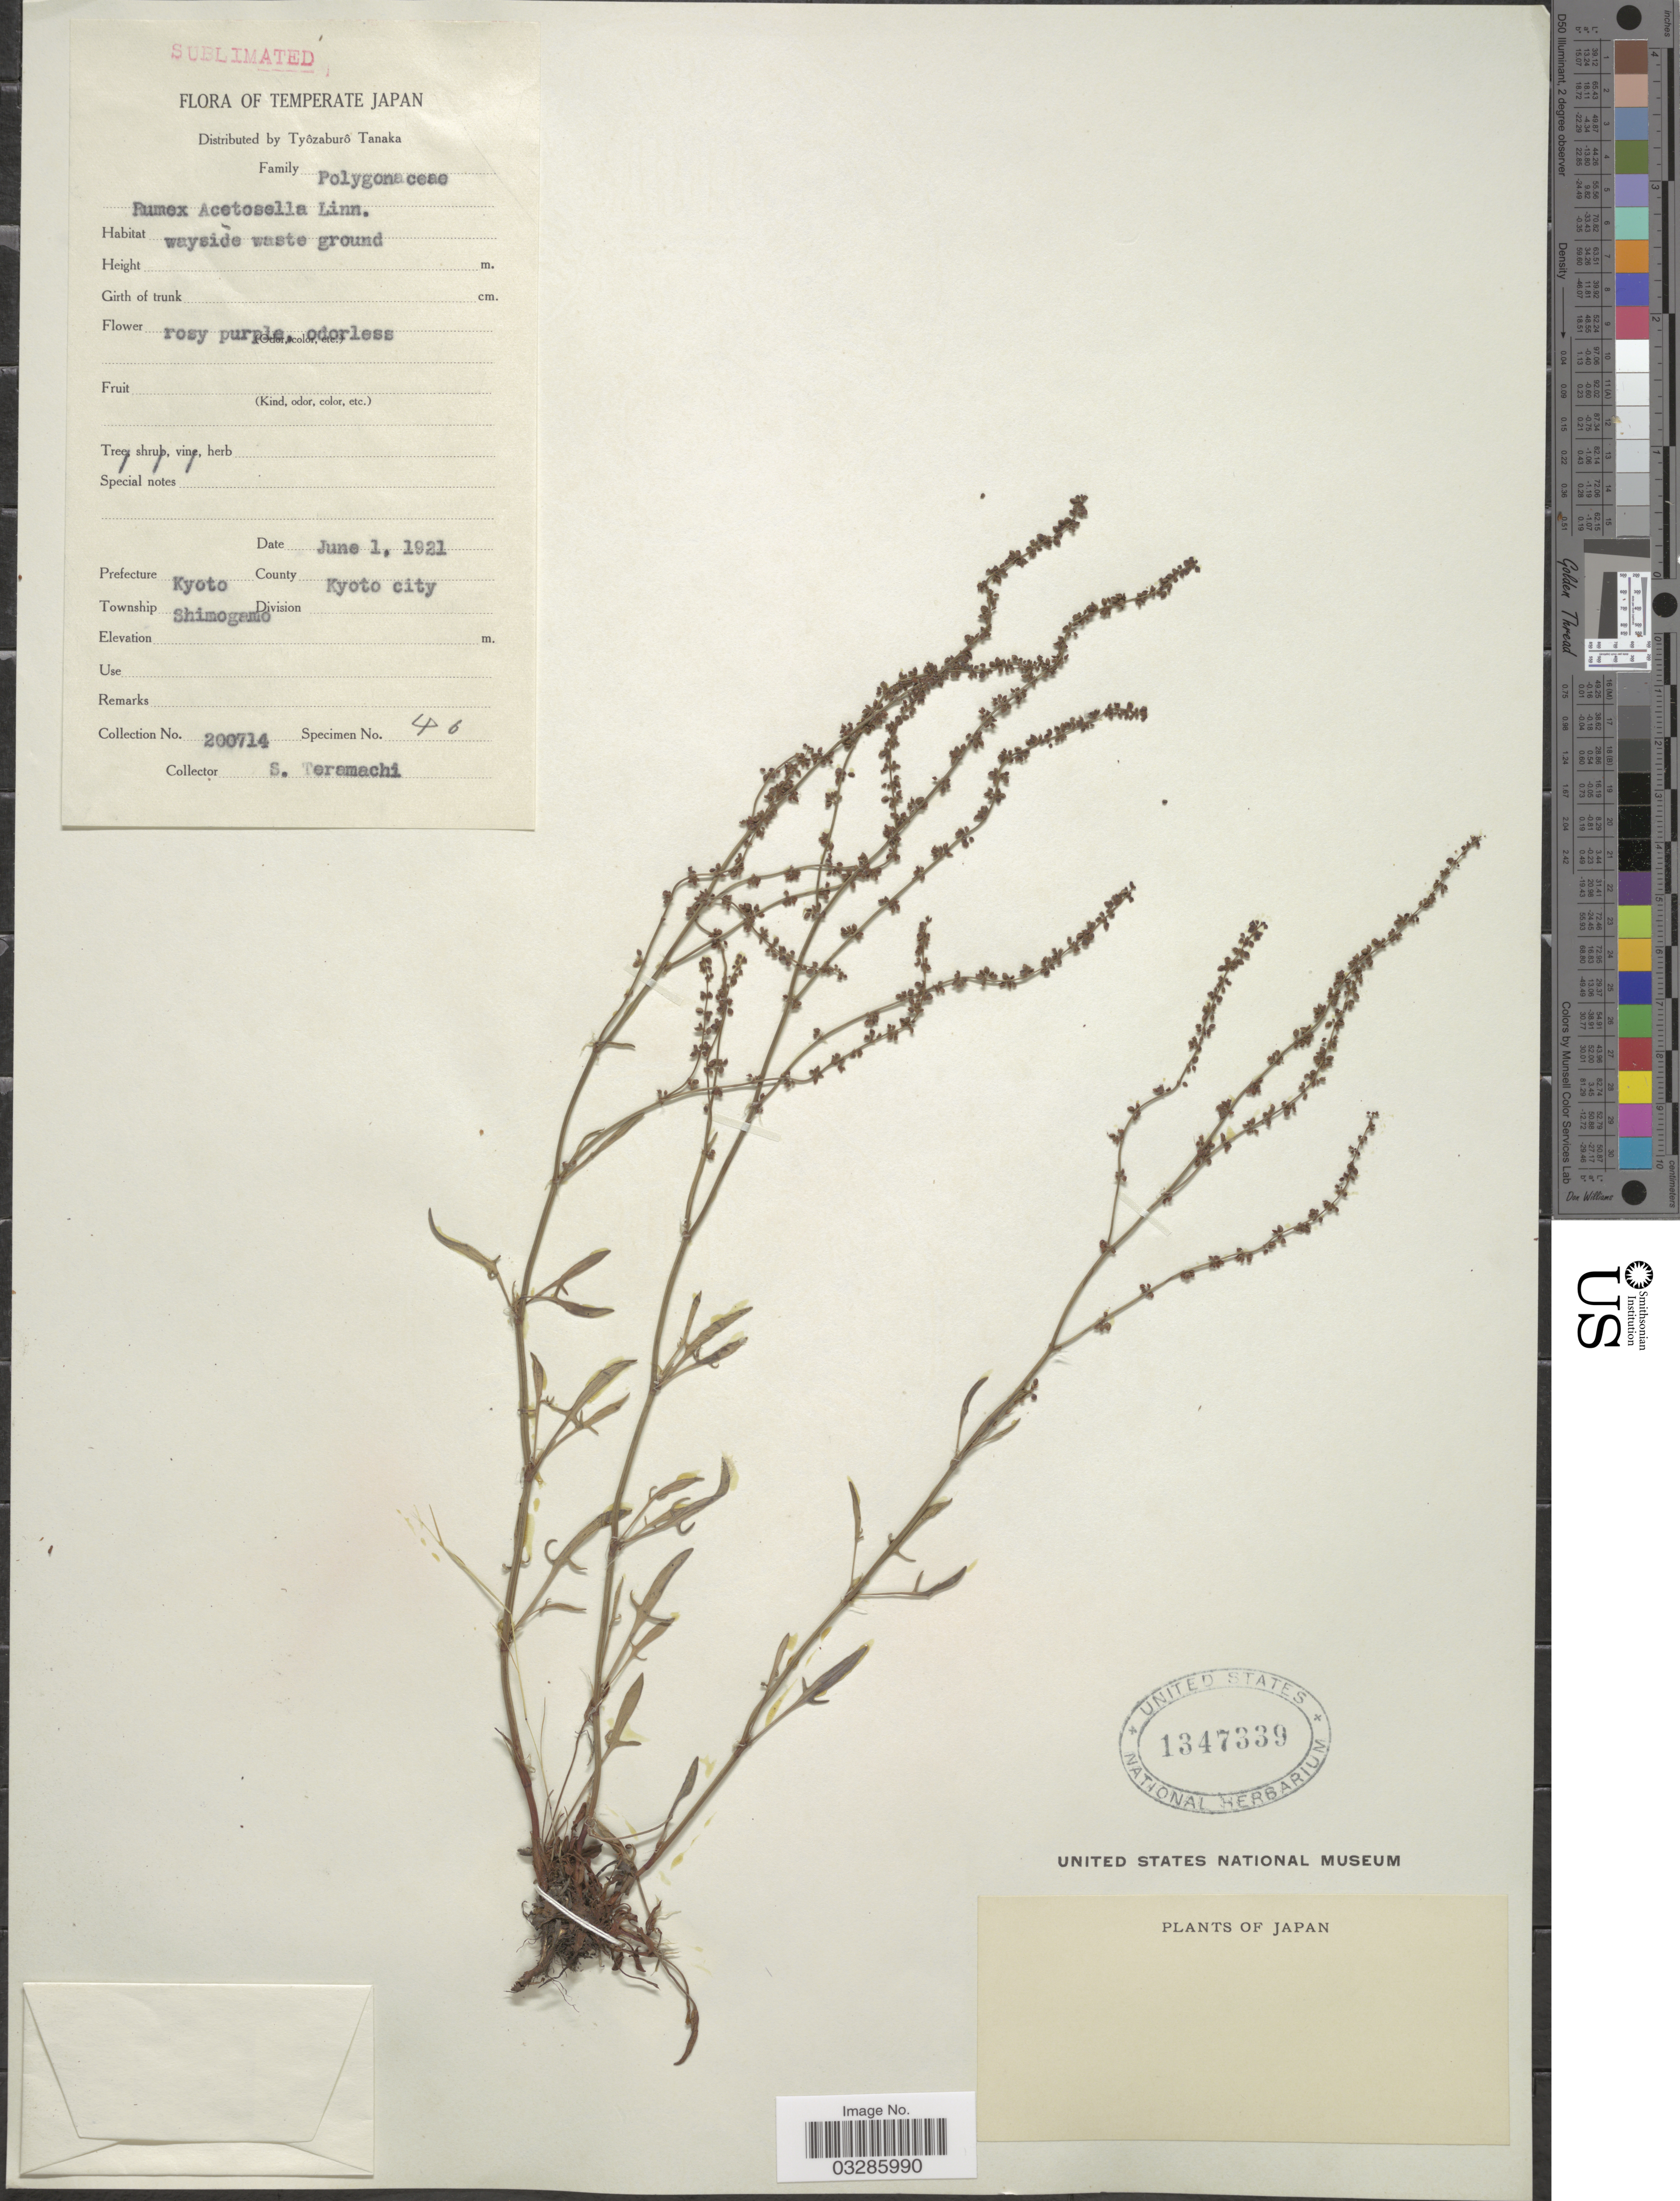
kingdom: Plantae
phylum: Tracheophyta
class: Magnoliopsida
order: Caryophyllales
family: Polygonaceae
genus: Rumex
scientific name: Rumex acetosella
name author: L.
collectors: S. Teramachi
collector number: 200714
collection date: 1921-06-01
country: Japan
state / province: Kyoto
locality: Prefecture Kyoto, County Kyoto city. Township Shimogamo.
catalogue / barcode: US 1347339